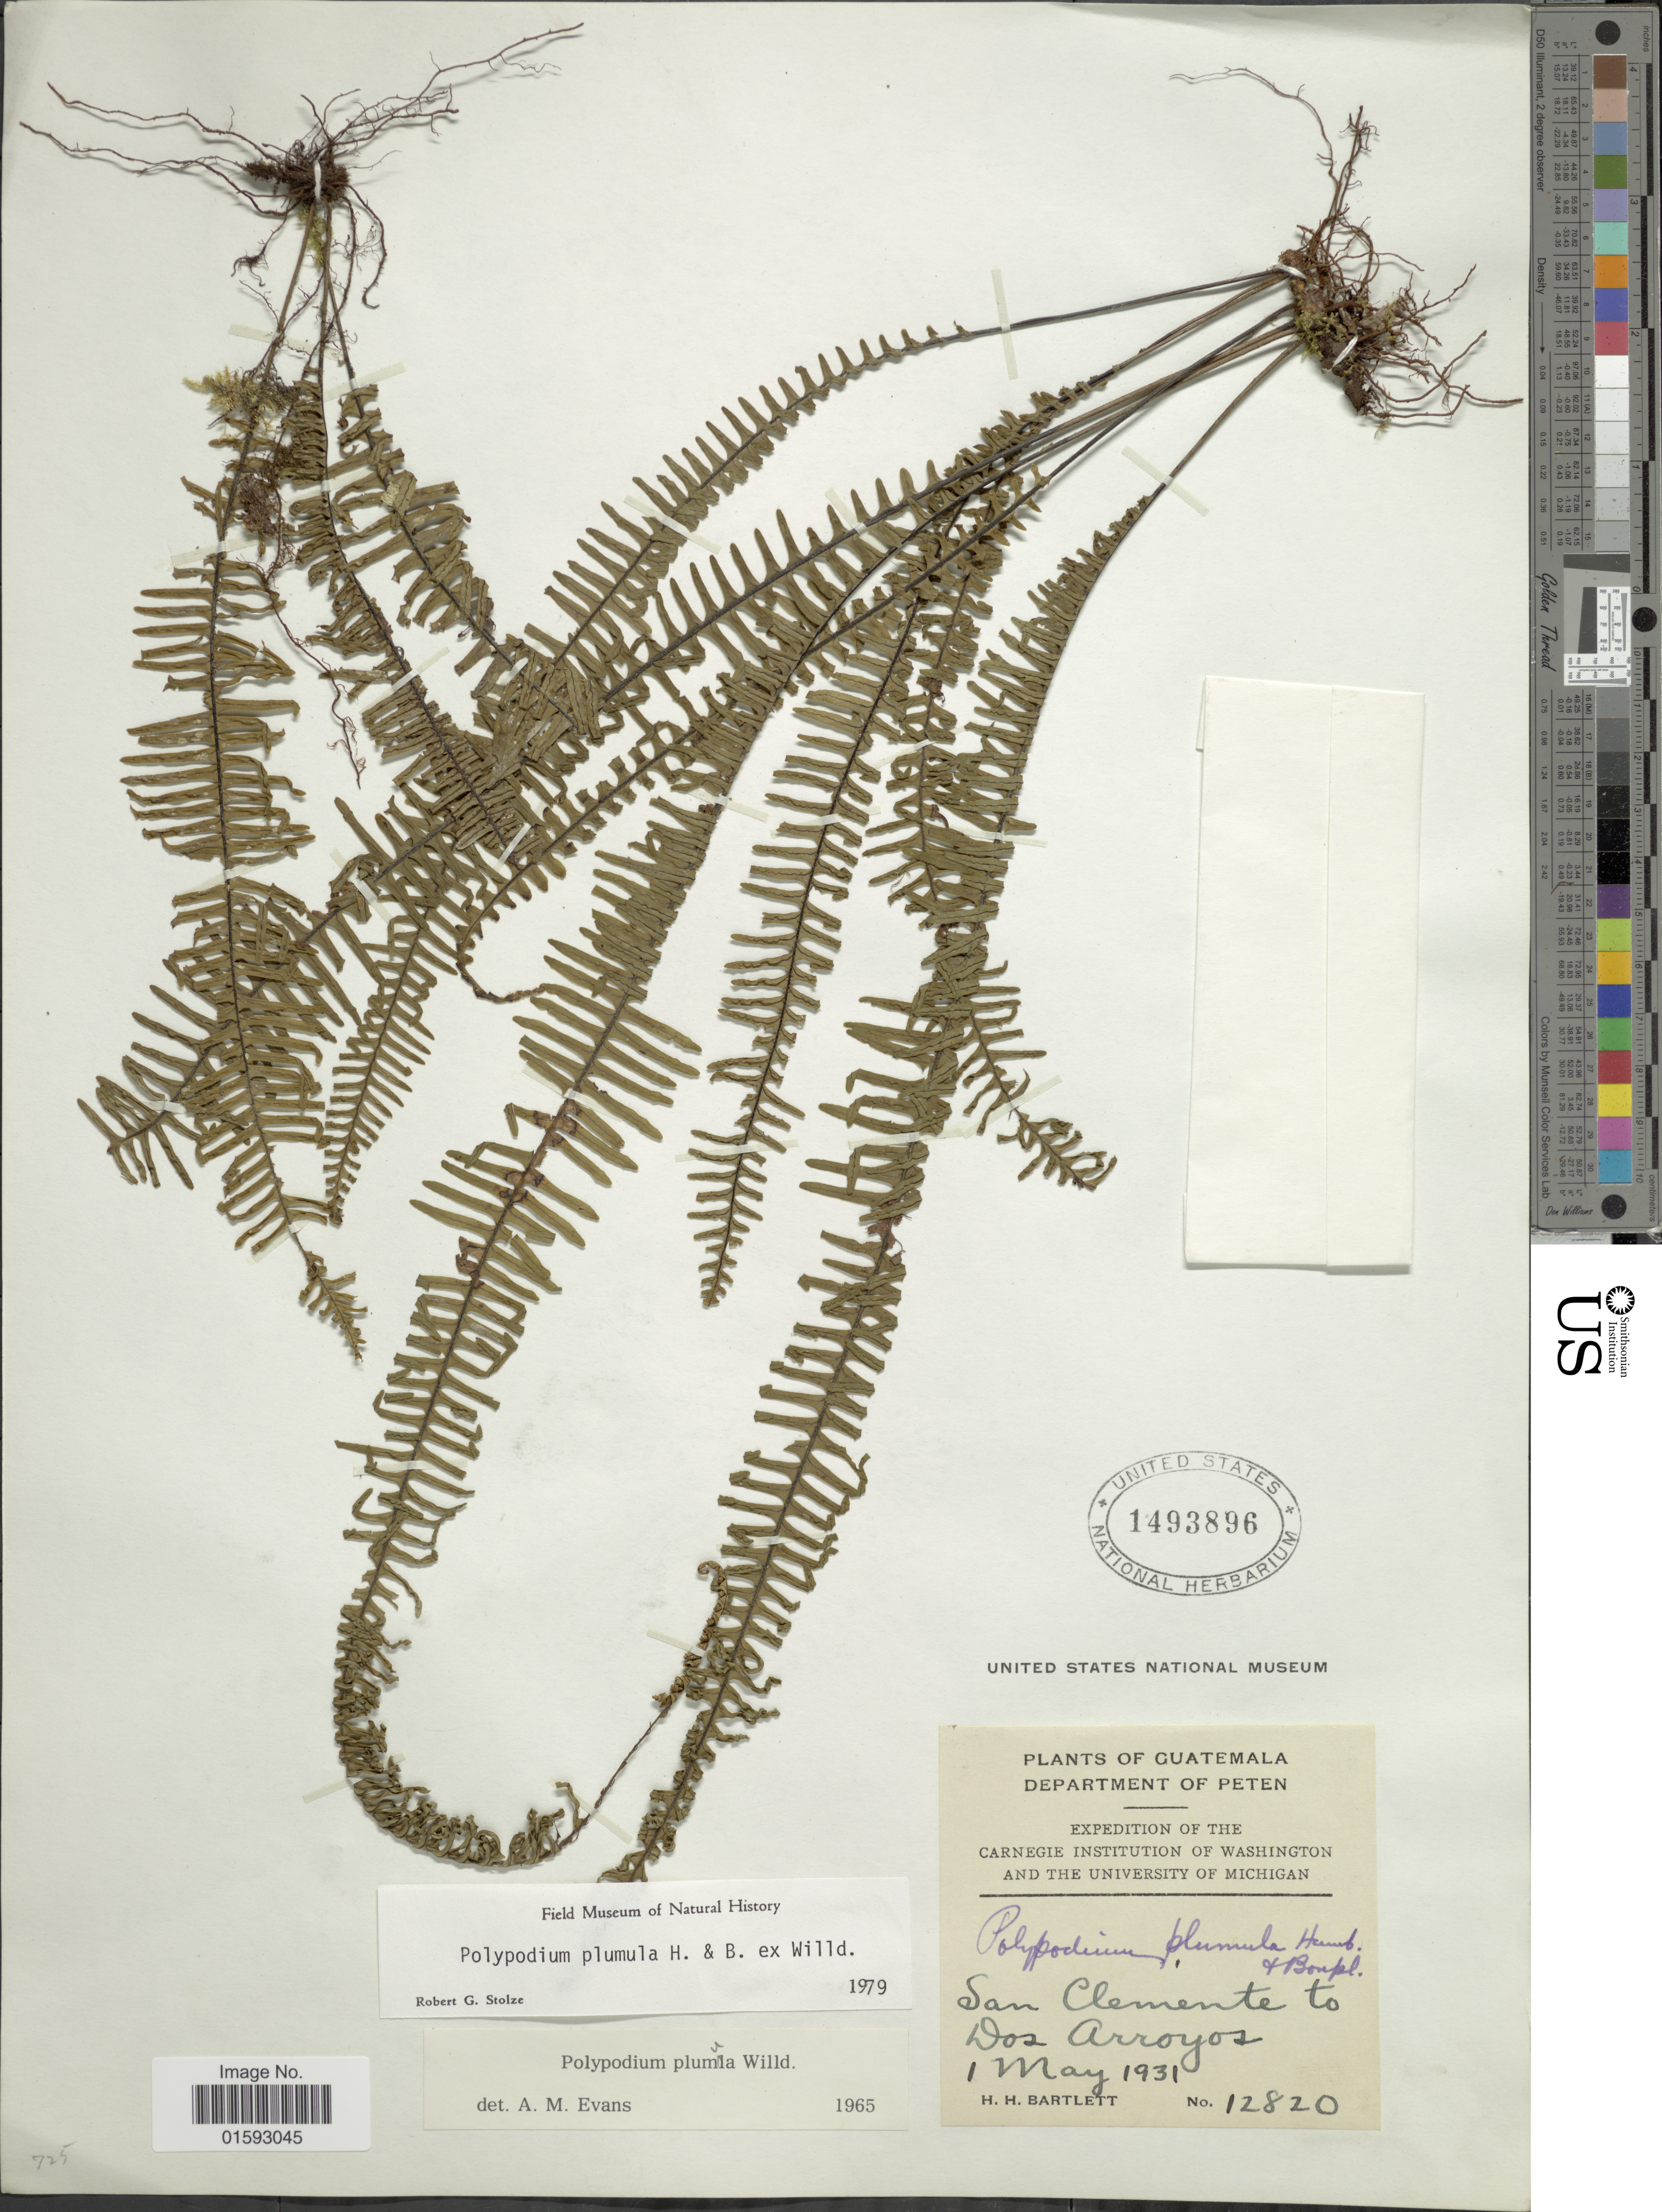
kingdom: Plantae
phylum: Tracheophyta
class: Polypodiopsida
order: Polypodiales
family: Polypodiaceae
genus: Pecluma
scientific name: Pecluma plumula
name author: (Humb. & Bonpl. ex Willd.) M.G. Price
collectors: H. H. Bartlett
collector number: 12820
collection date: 1931-05-01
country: Guatemala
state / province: El Petén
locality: San Clemente to Dos Arroyos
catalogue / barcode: US 1493896